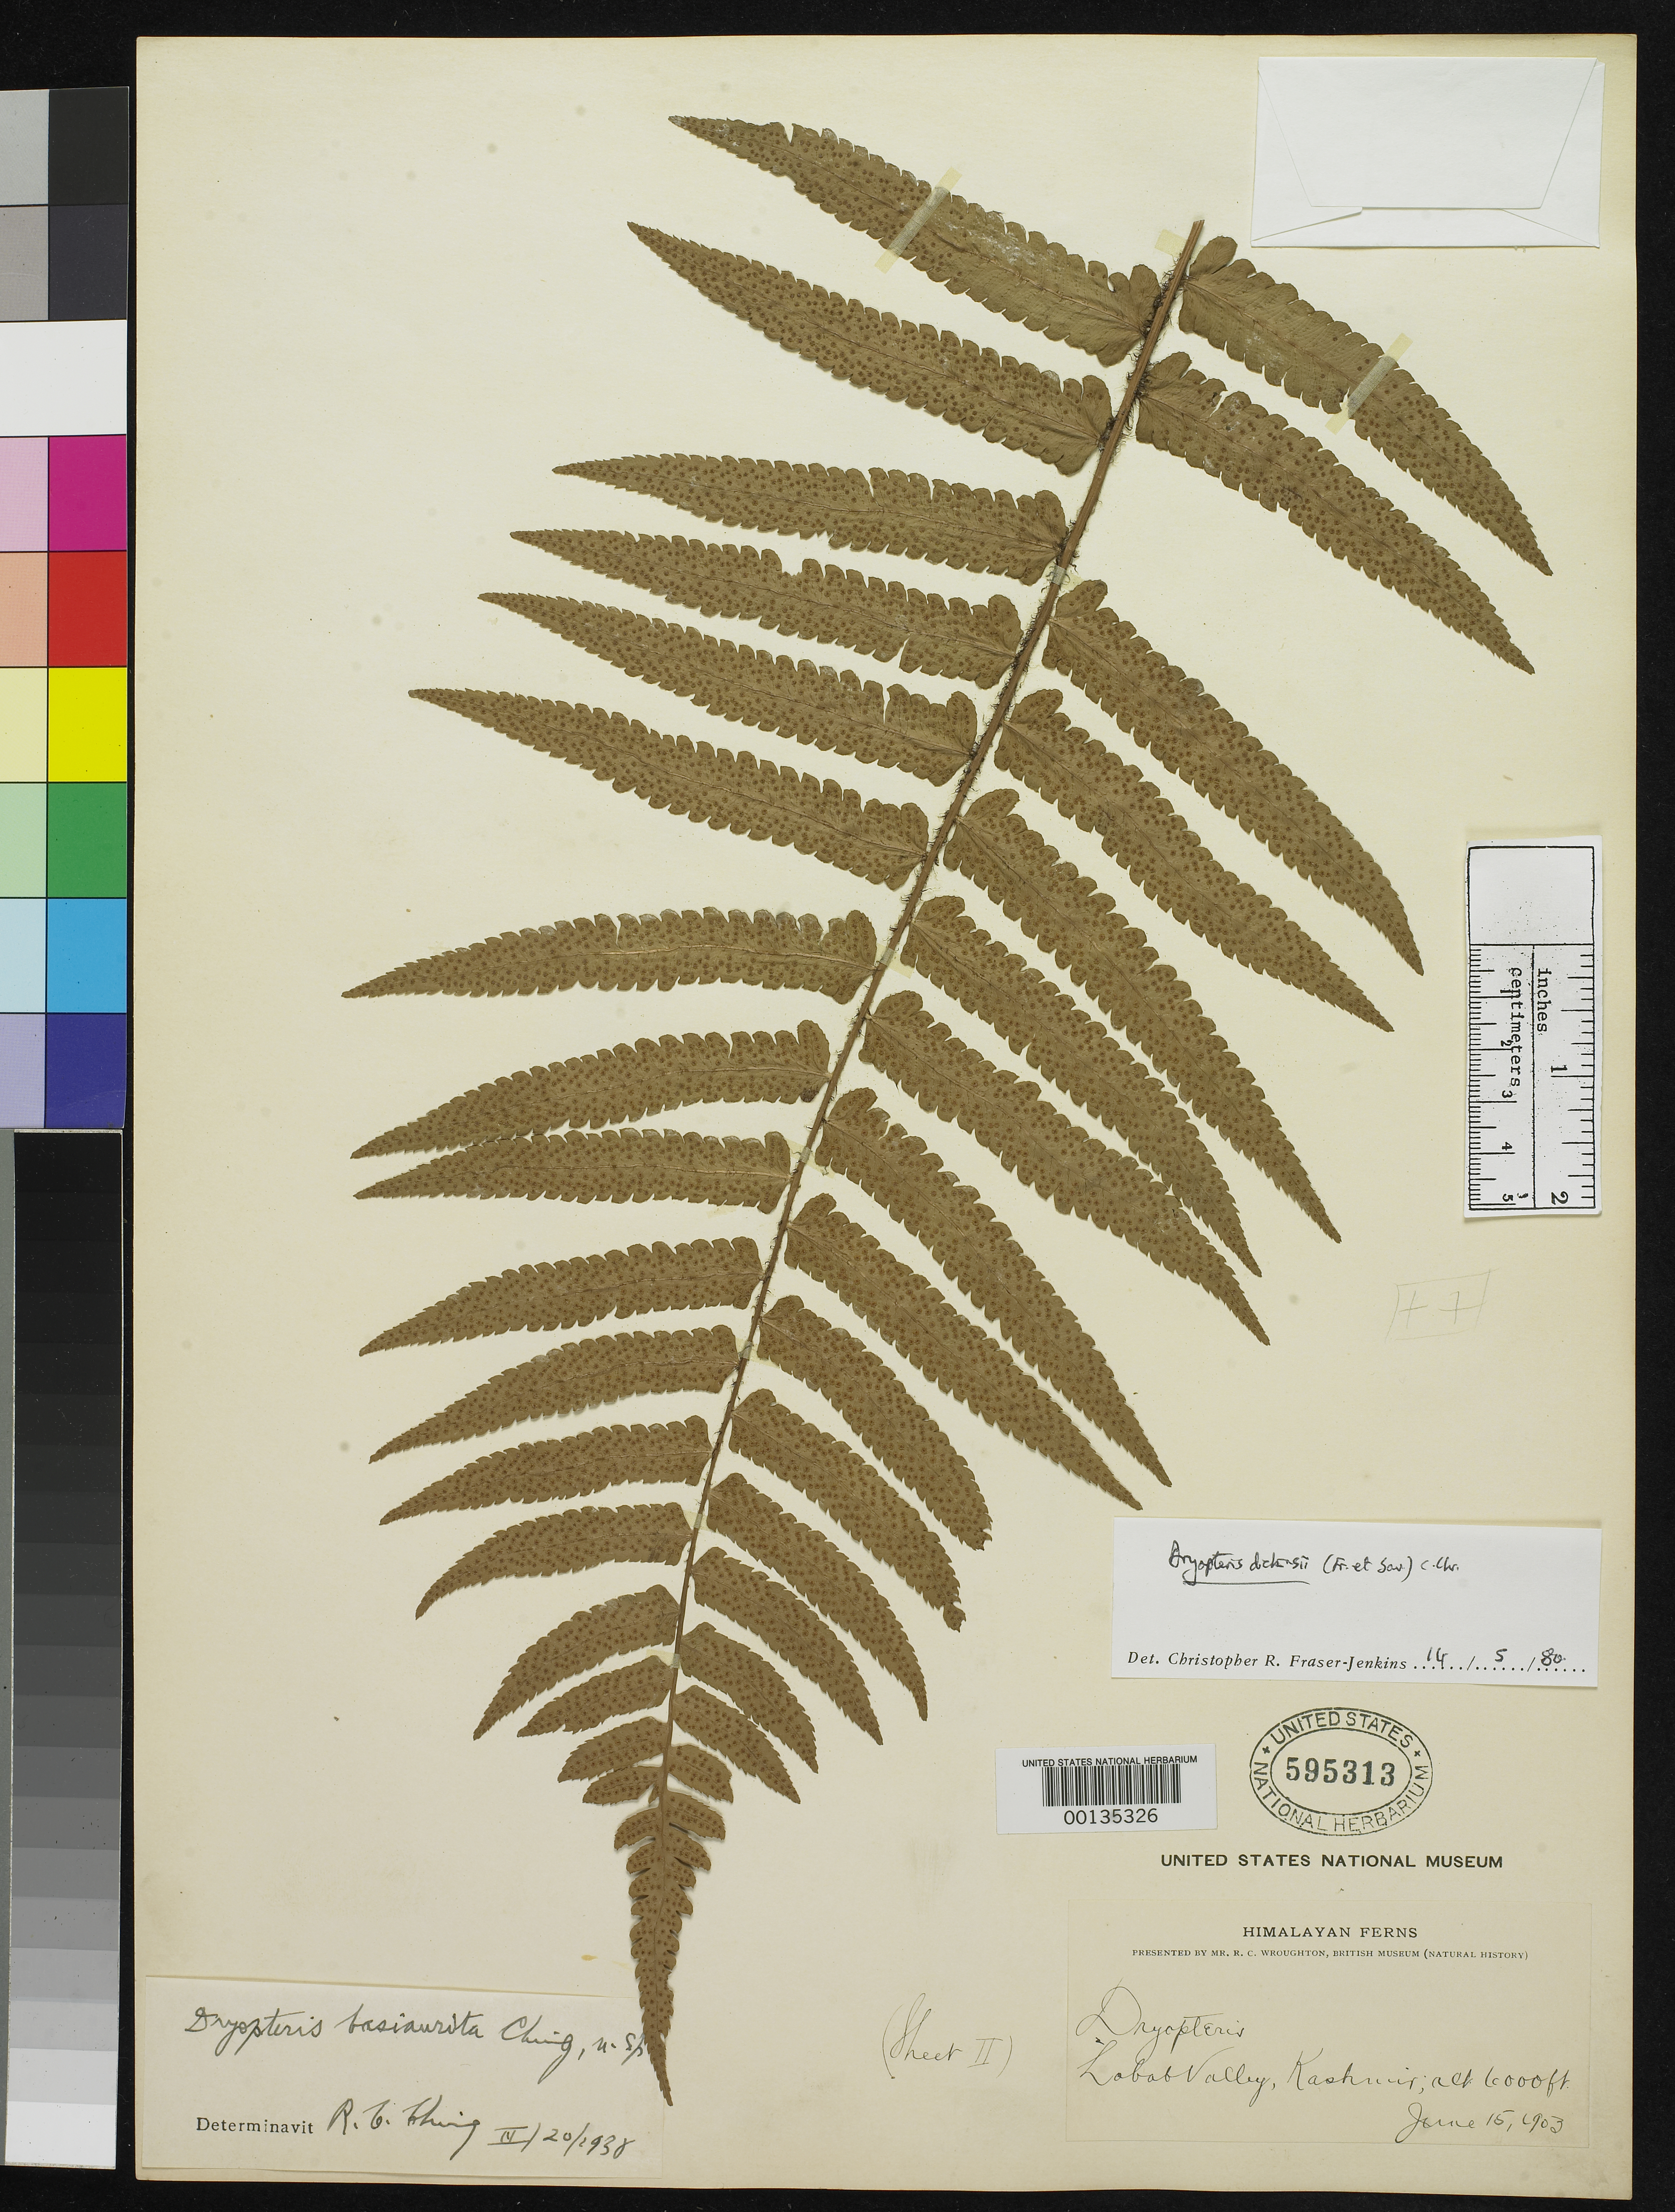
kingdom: Plantae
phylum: Tracheophyta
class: Polypodiopsida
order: Polypodiales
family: Dryopteridaceae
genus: Dryopteris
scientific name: Dryopteris basiaurita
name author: Ching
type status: Holotype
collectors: R. Wroughton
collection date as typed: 15 Jun 1903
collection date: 1903-06-15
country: India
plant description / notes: One of 5 duplicates at US with consecutive sheet numbers (USNH 595312-595316); only sheets 595312 & 595313 are annotated "Sheet I" and "Sheet II", respectively; only sheets 595314, 595315 & 595316 are annotated "type" by Ching.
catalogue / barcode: US 595313